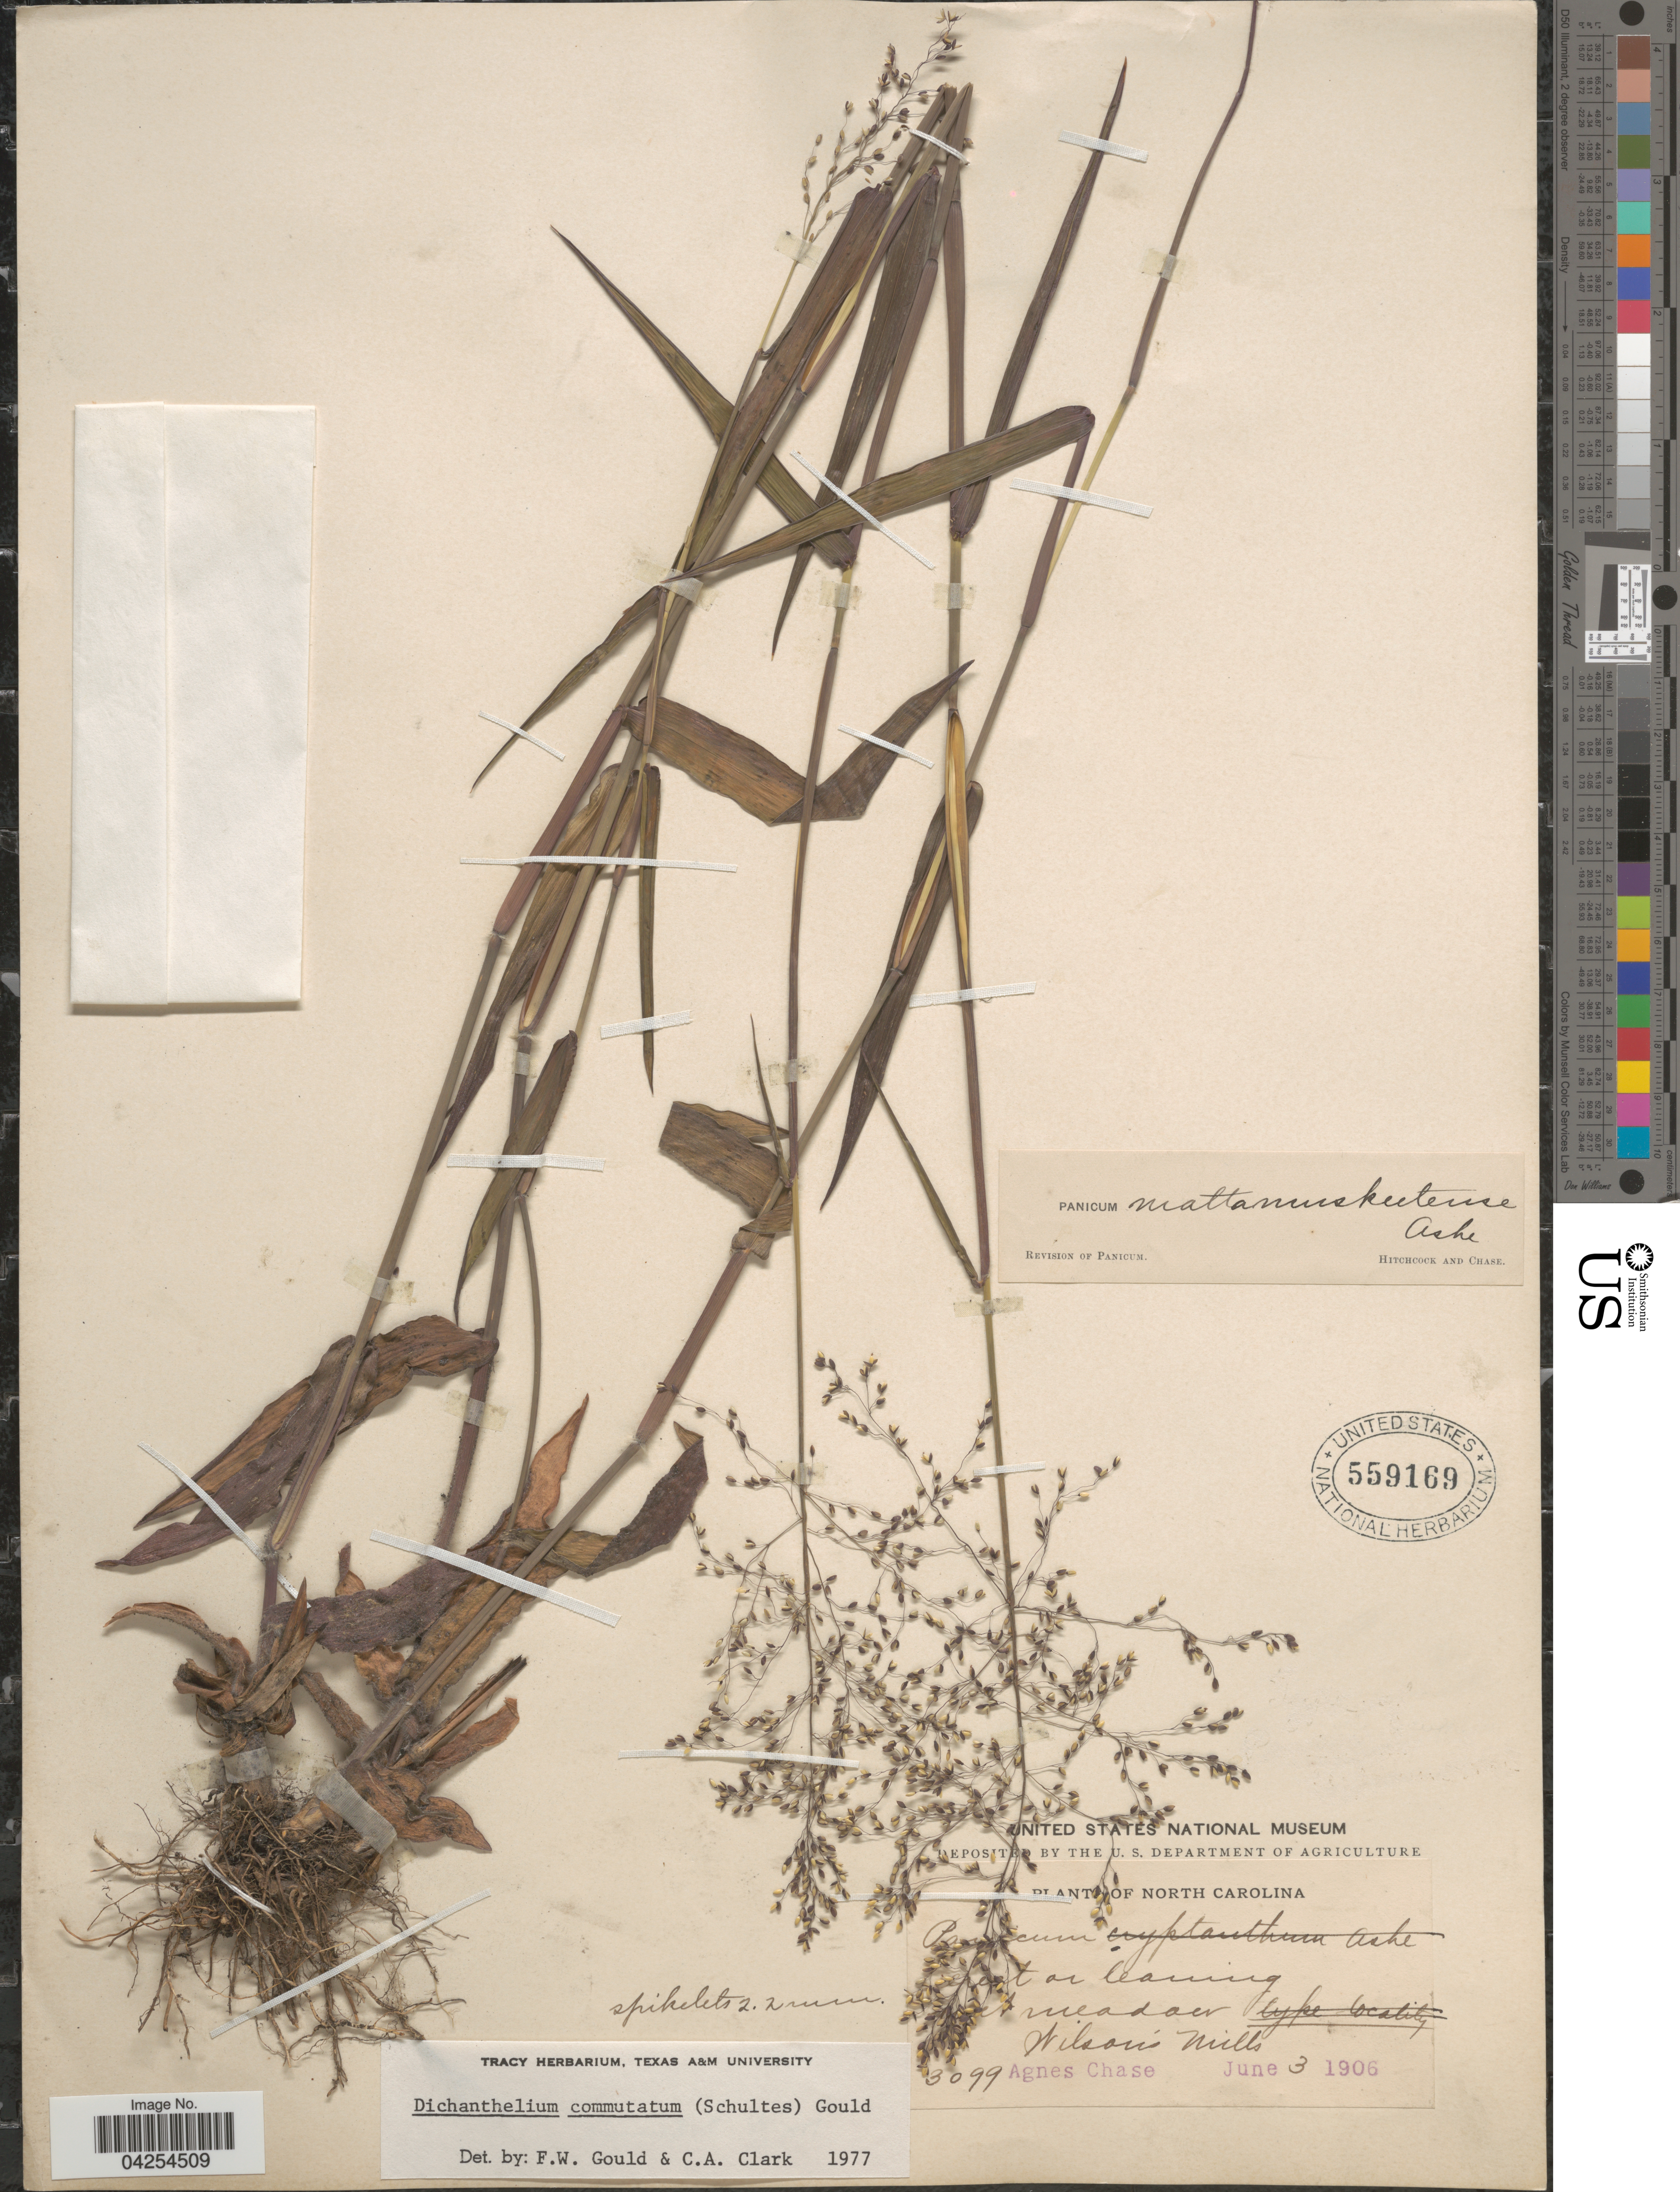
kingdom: Plantae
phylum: Tracheophyta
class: Liliopsida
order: Poales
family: Poaceae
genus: Dichanthelium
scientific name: Dichanthelium commutatum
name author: (Schult.) Gould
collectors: A. Chase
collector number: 3099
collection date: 1906-06-03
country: United States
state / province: North Carolina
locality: Wilson's Mills.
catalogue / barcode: US 559169